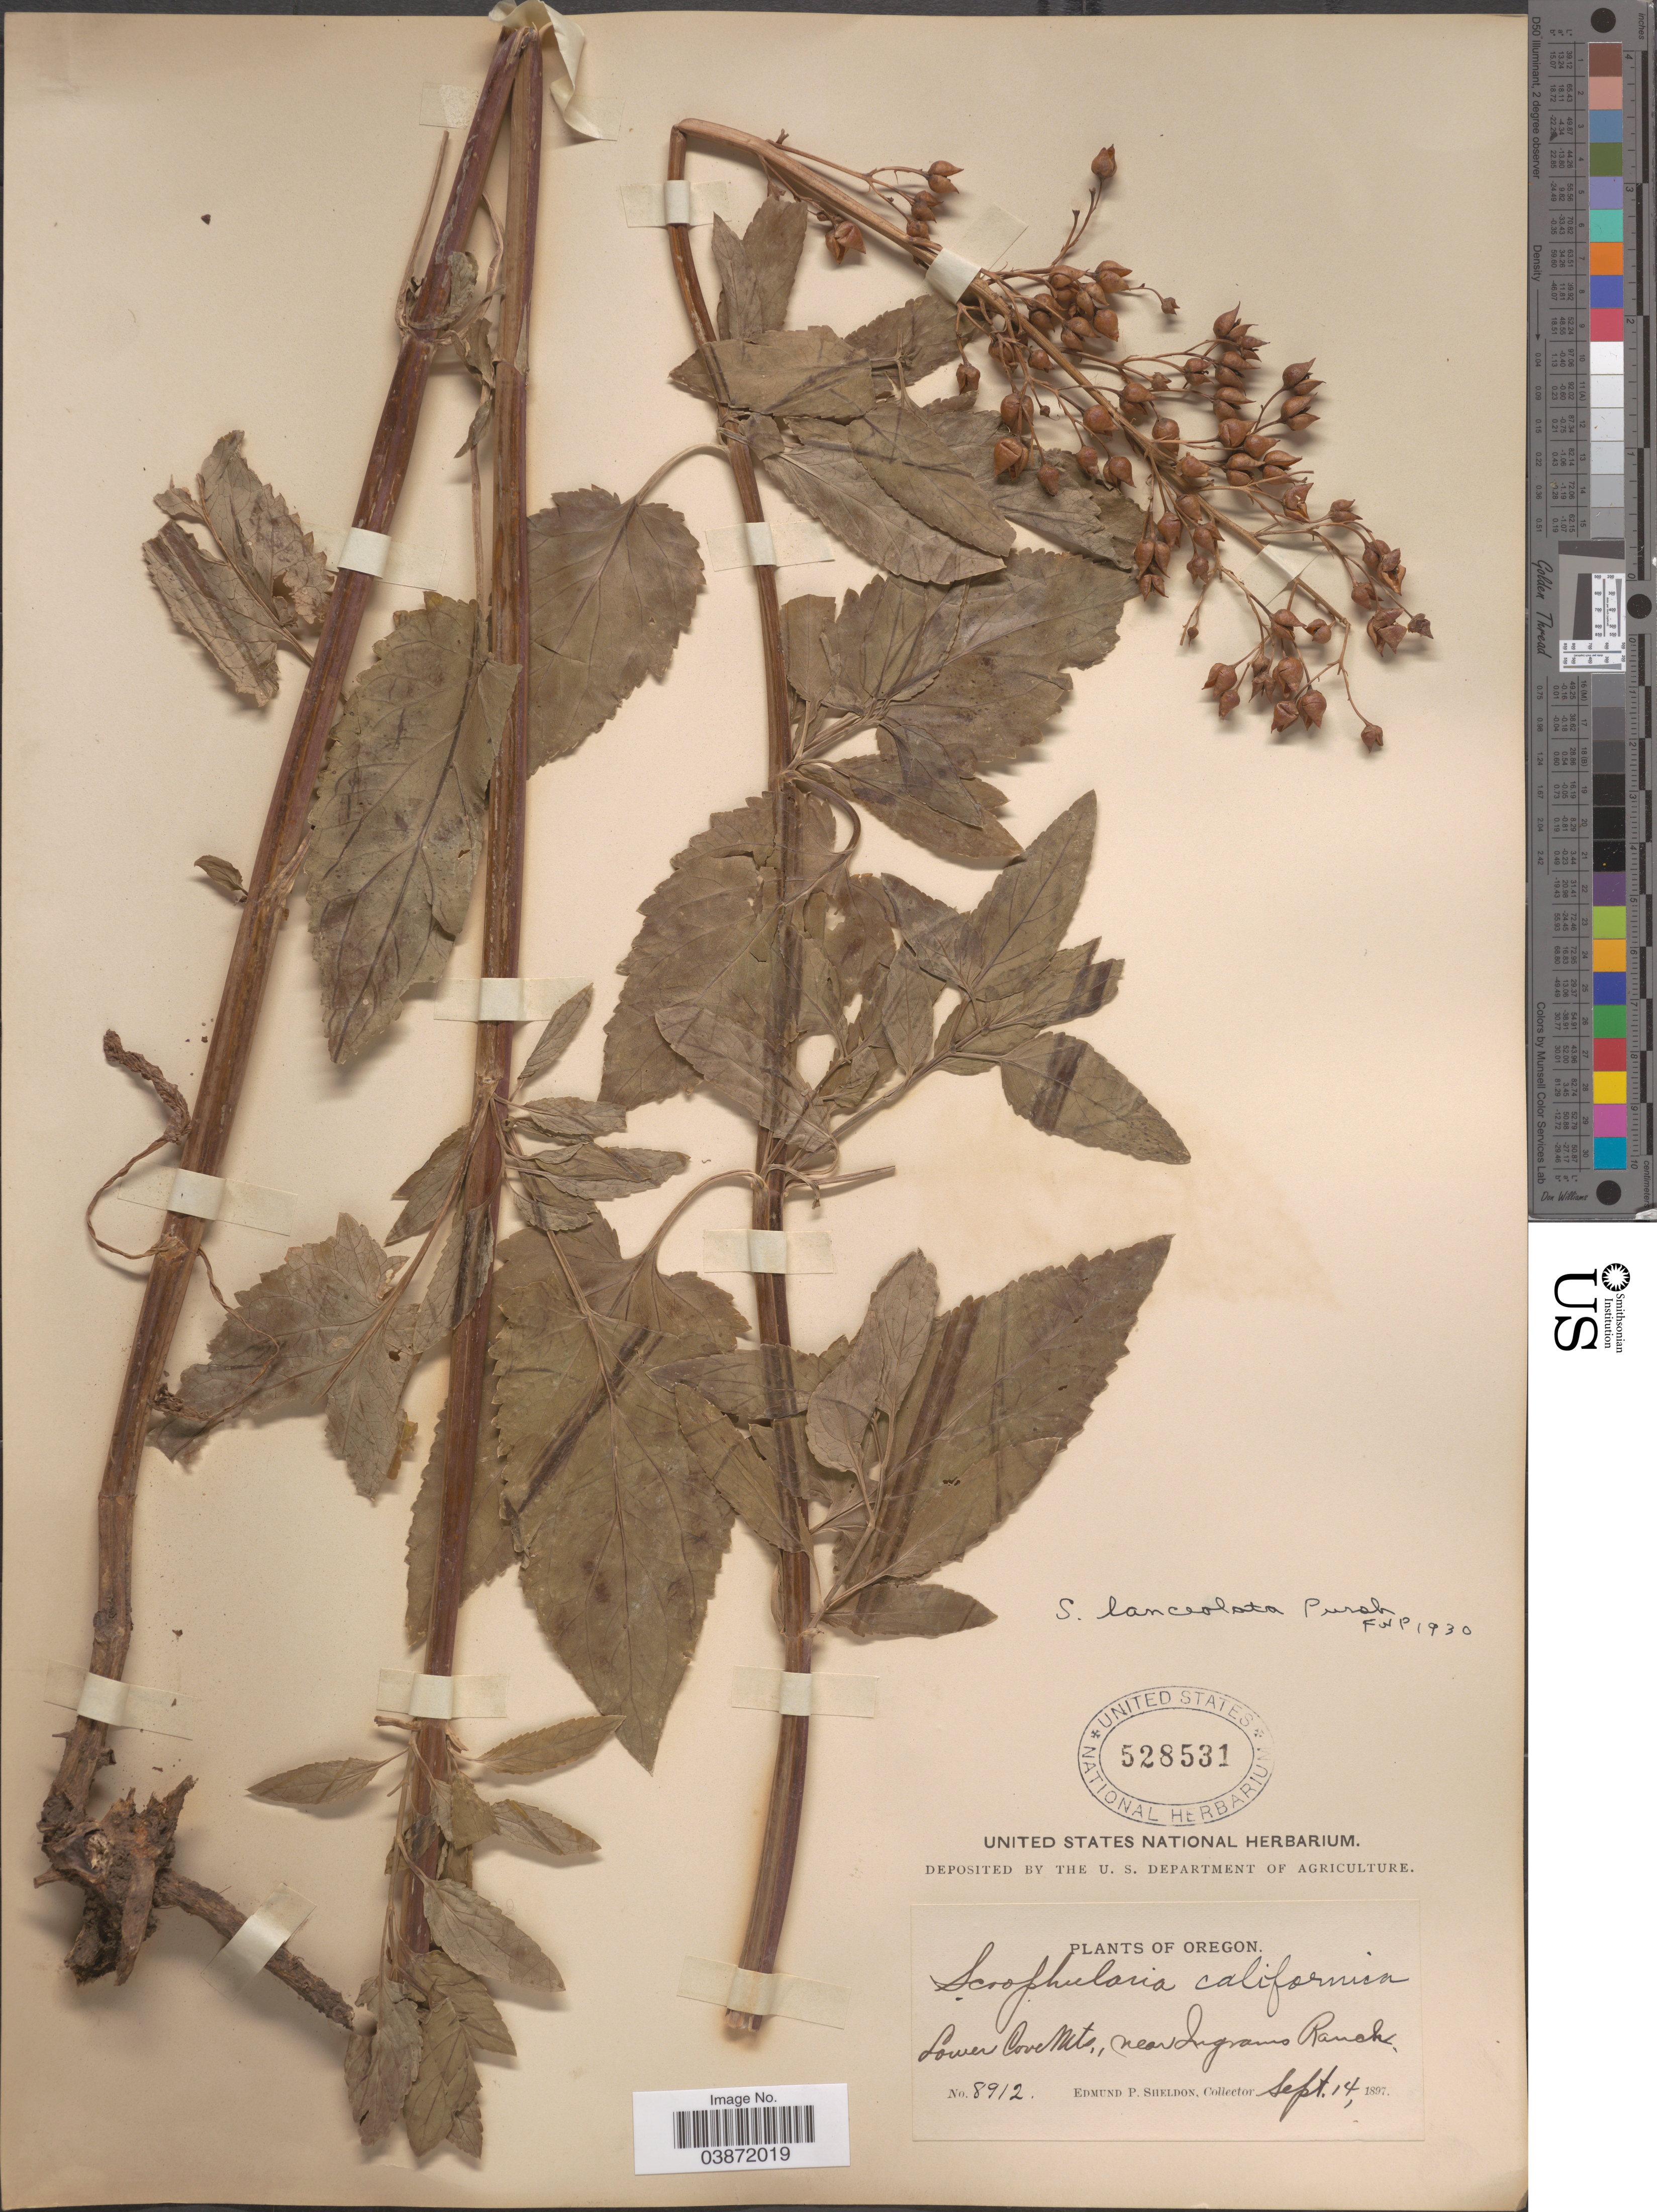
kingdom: Plantae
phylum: Tracheophyta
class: Magnoliopsida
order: Lamiales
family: Scrophulariaceae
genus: Scrophularia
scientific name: Scrophularia lanceolata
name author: Pursh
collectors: E. P. Sheldon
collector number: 8912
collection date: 1897-09-14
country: United States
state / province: Oregon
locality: Lower Cove Mts., near Ingrams Ranch.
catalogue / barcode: US 528531